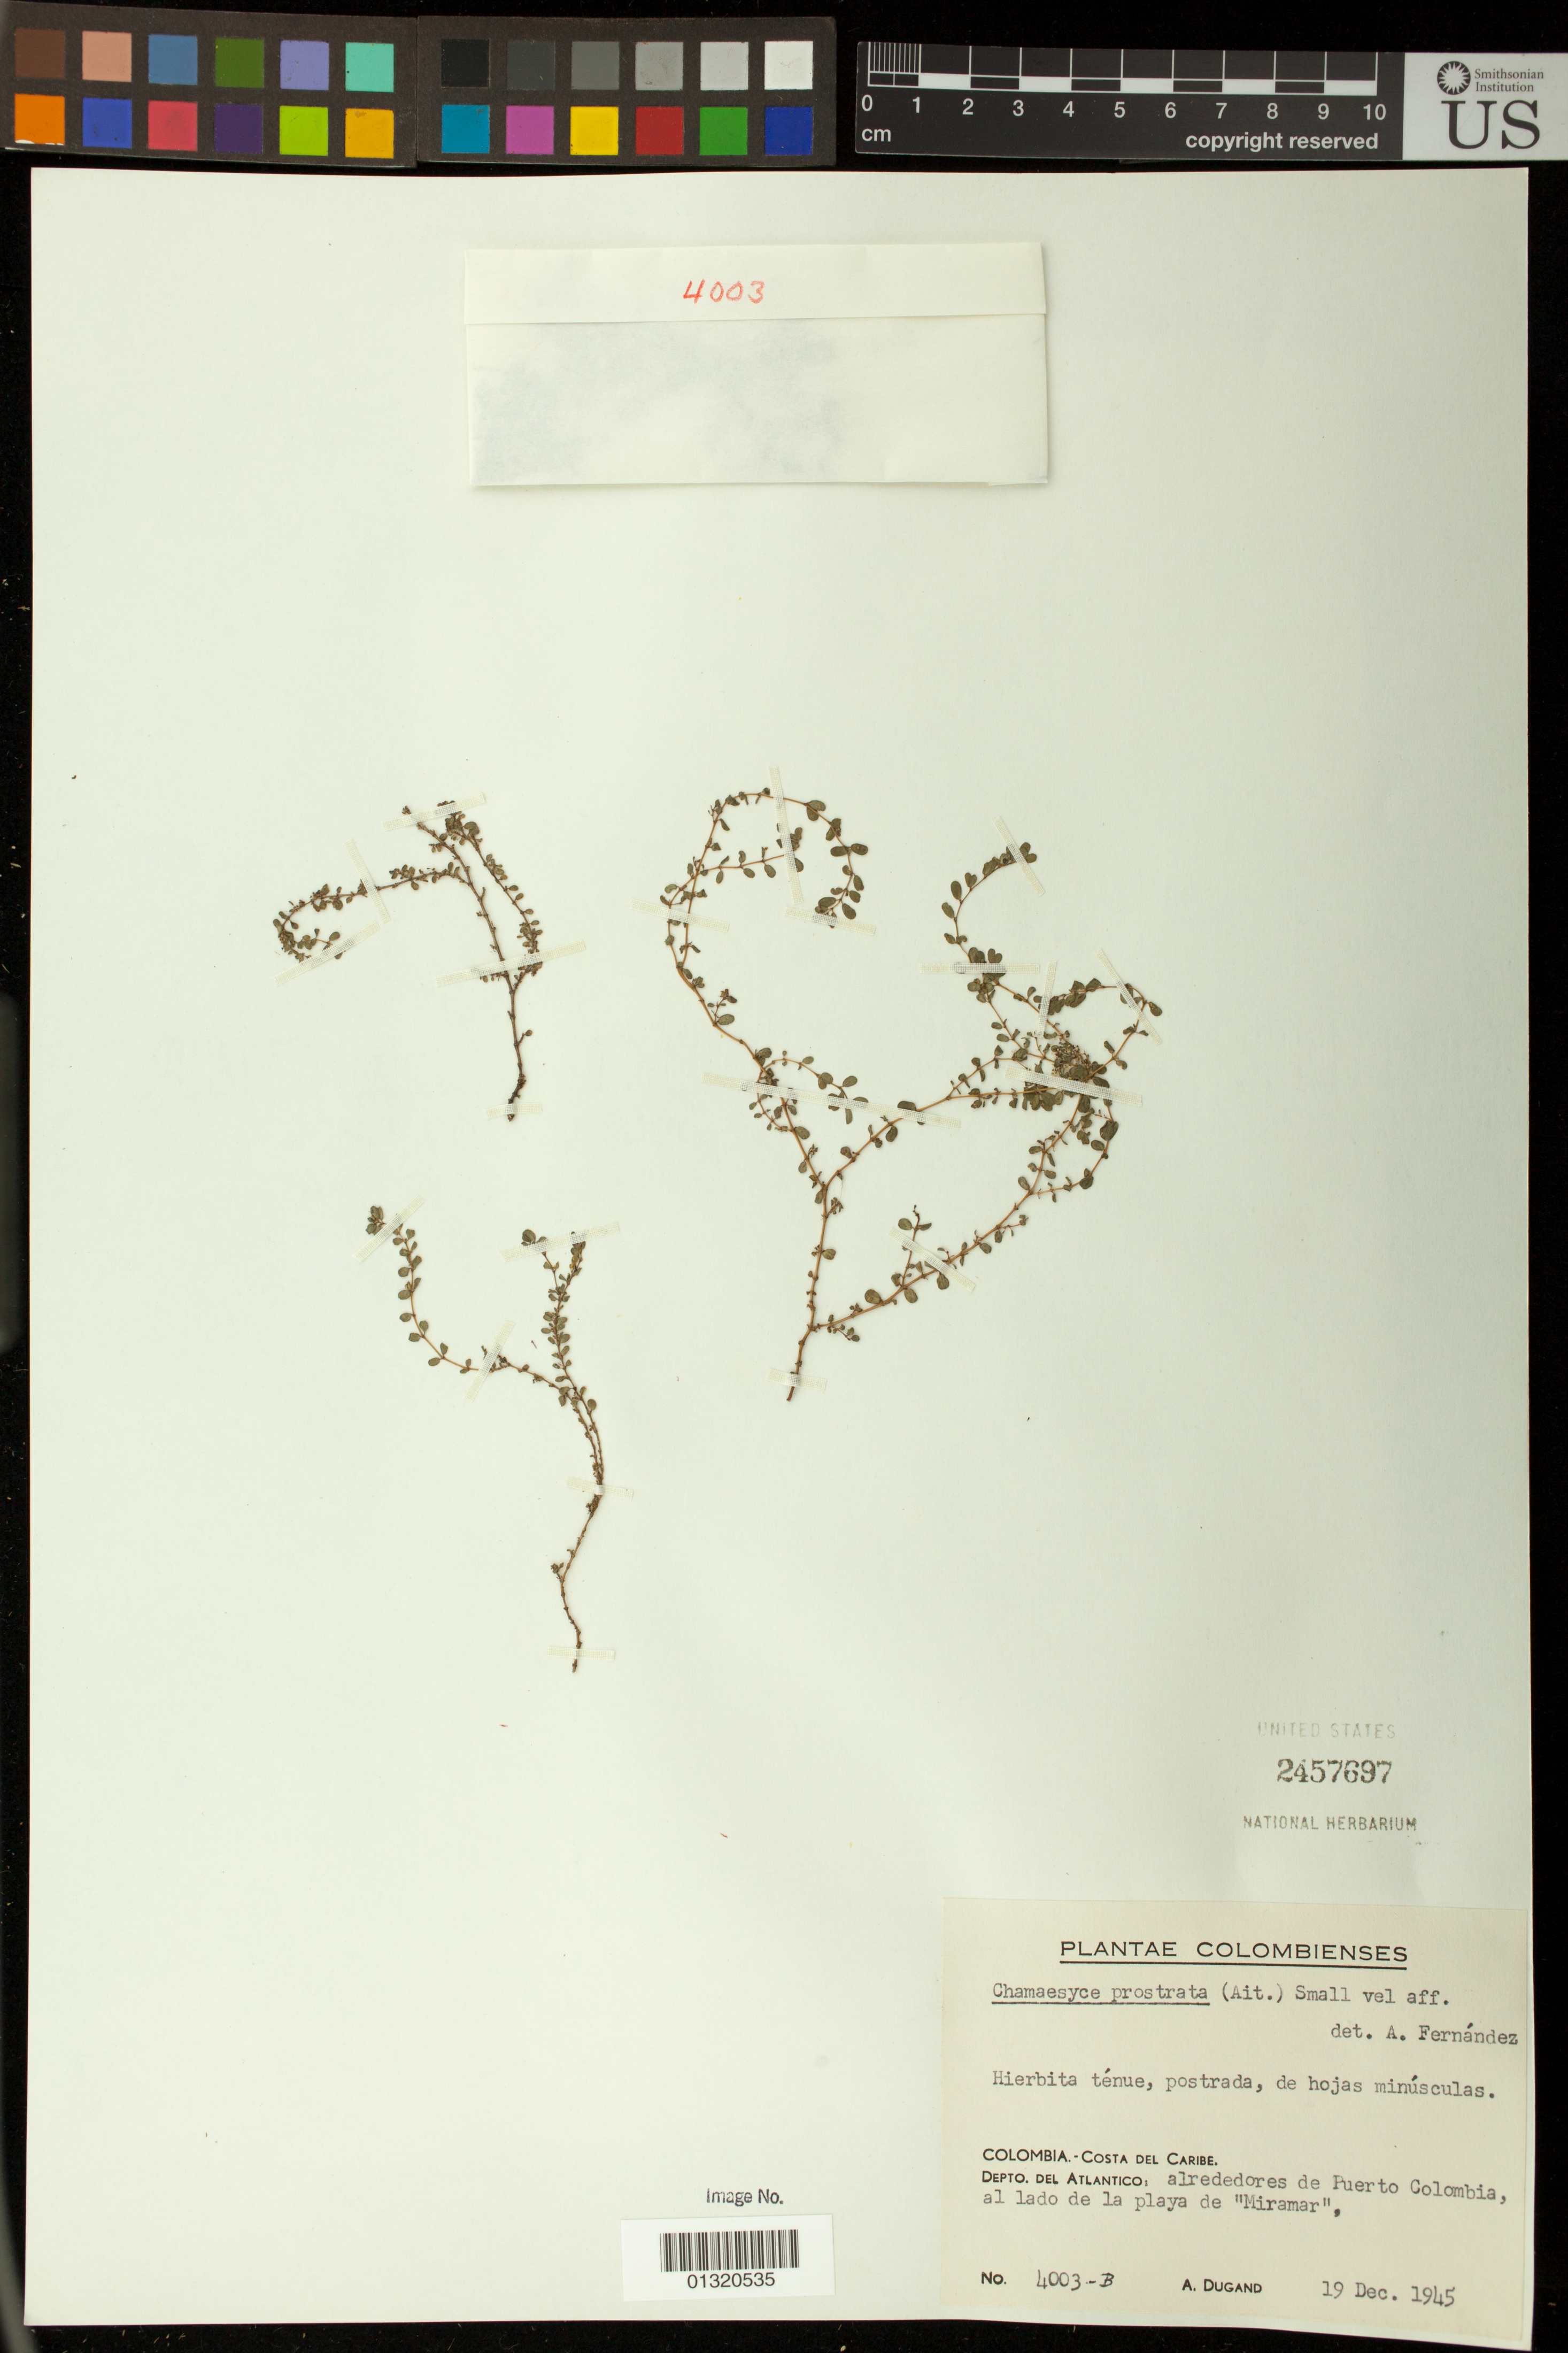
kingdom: Plantae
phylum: Tracheophyta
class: Magnoliopsida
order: Malpighiales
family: Euphorbiaceae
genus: Euphorbia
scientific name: Euphorbia prostrata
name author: Aiton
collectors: A. Dugand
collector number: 4003-B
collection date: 1945-12-19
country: Colombia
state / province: Atlántico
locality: Costa del Caribe.; alrededores de Puerto Colombia, al lado de la playa de "Miramara'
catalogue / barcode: US 2457697